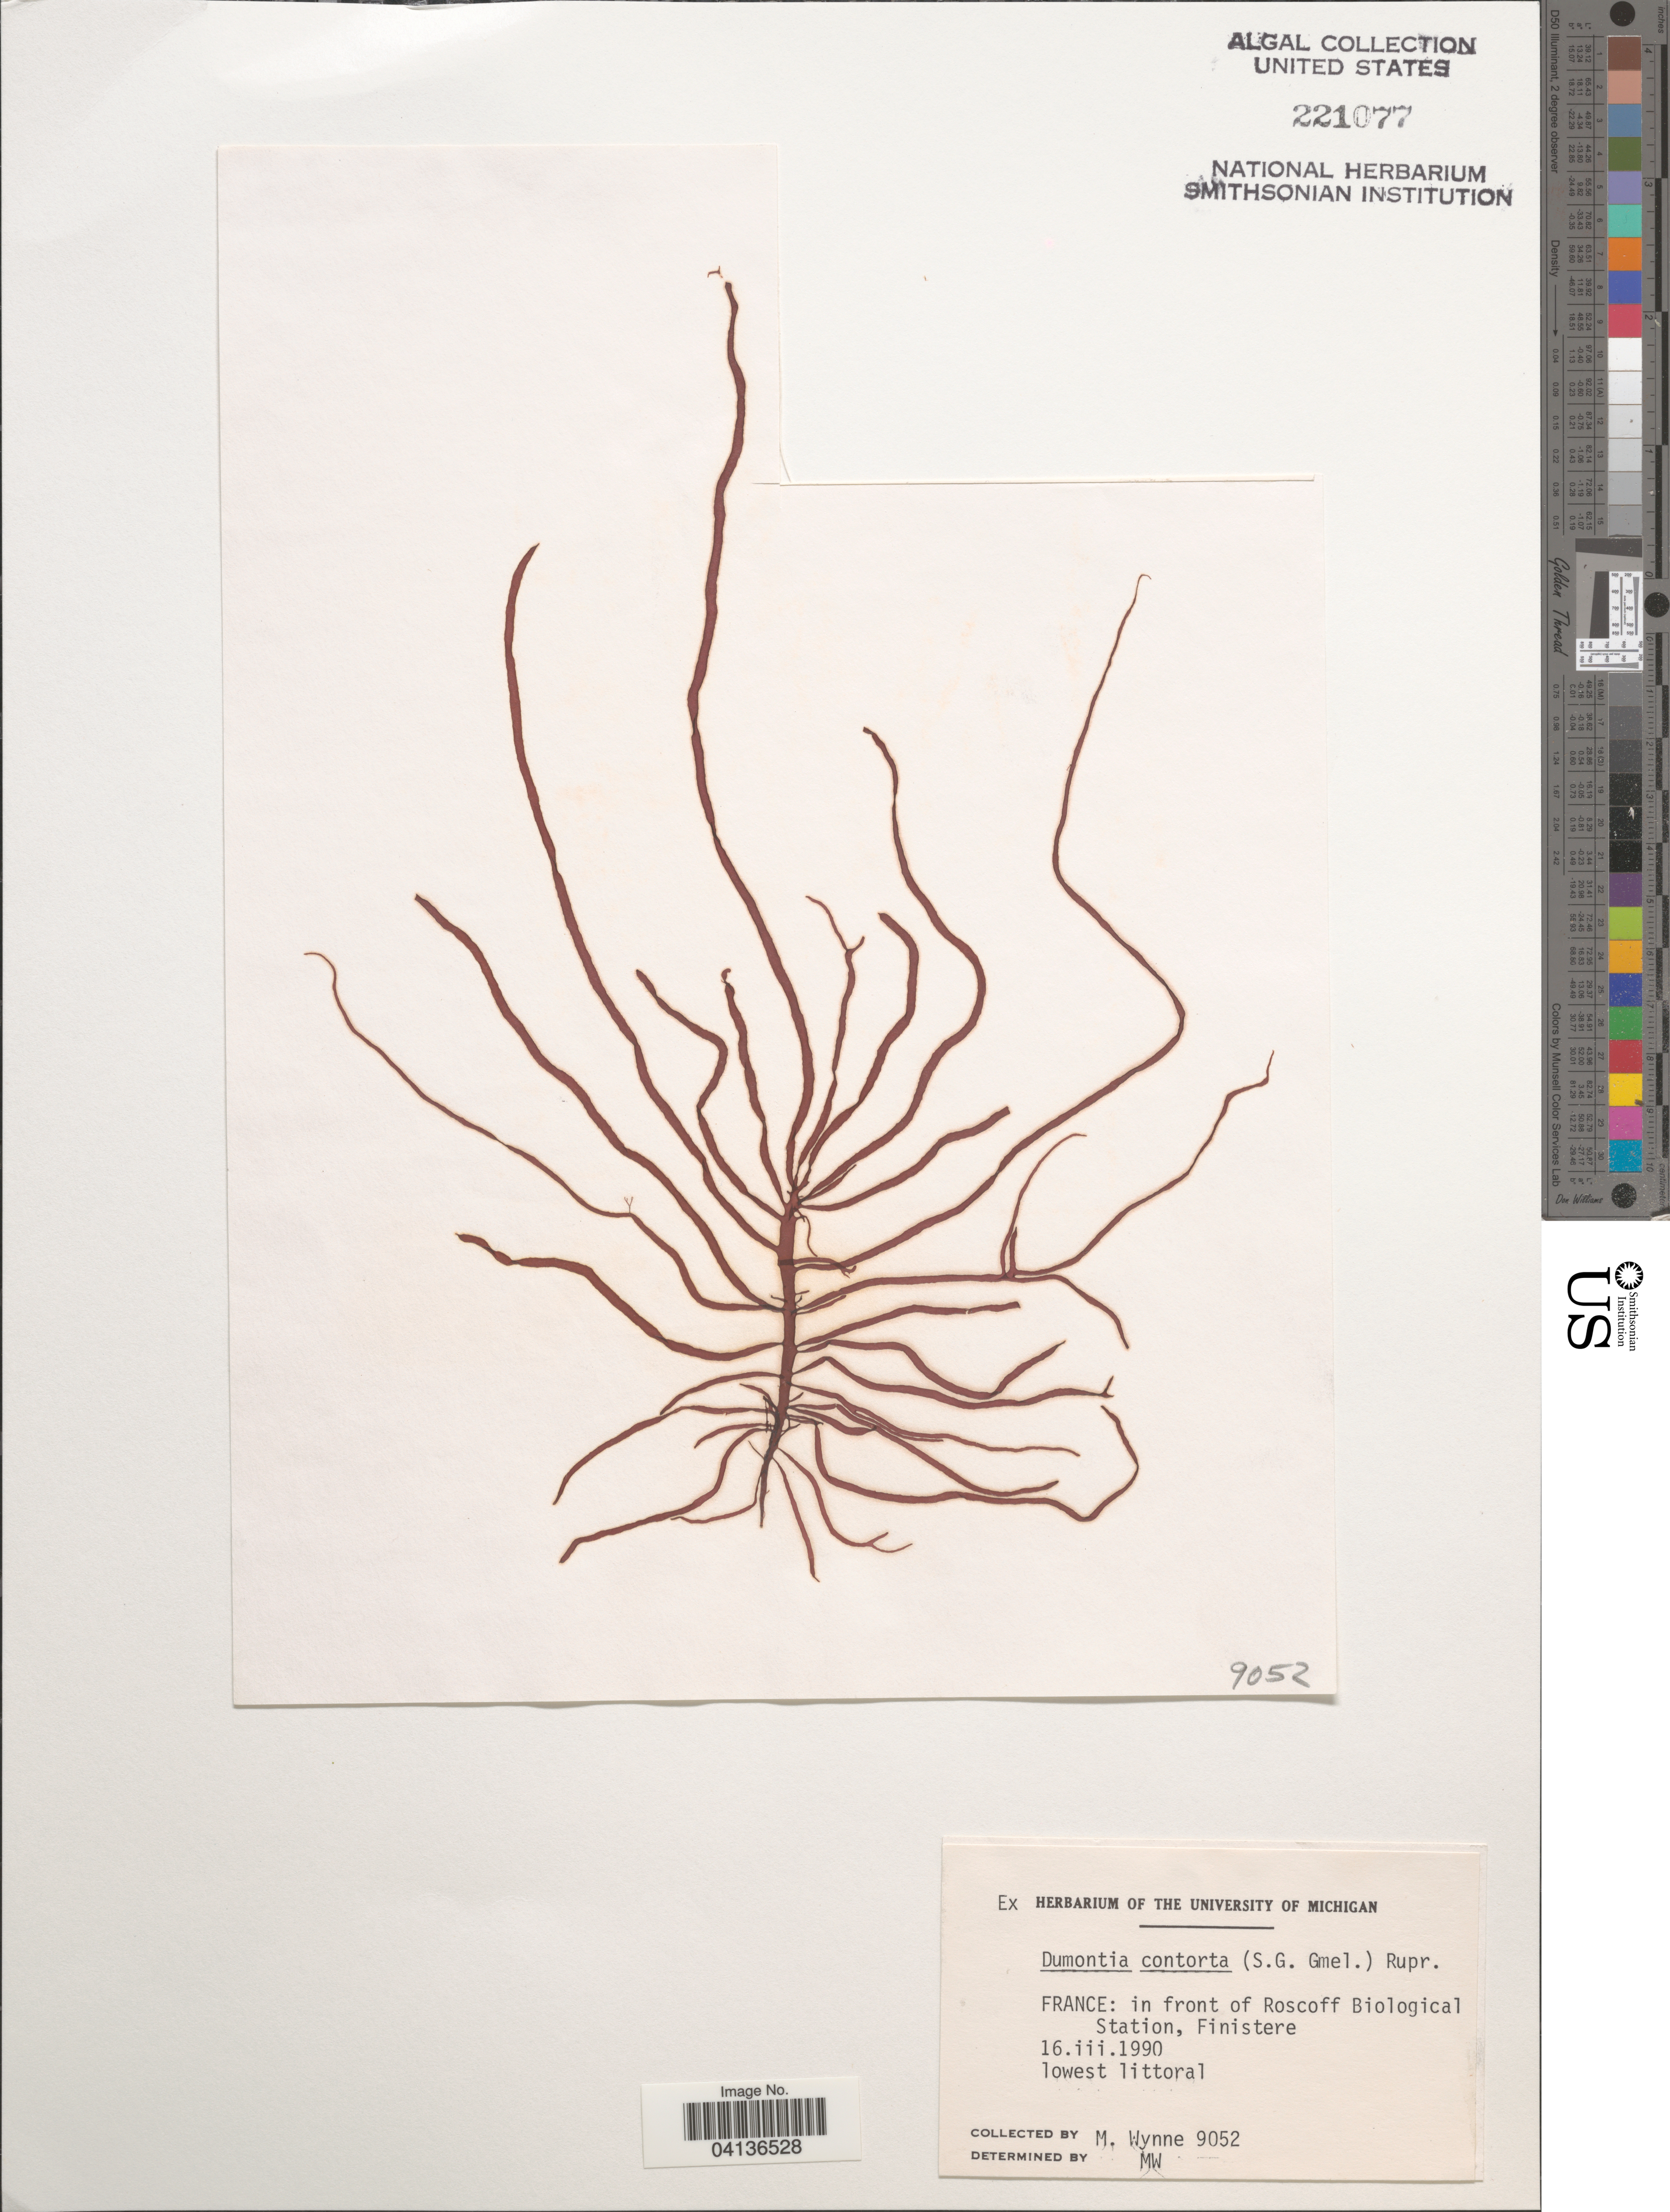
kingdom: Plantae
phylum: Rhodophyta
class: Florideophyceae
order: Gigartinales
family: Dumontiaceae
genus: Dumontia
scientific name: Dumontia contorta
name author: (S.G. Gmel.) Rupr.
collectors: M.J. Wynne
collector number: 9052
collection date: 1990-03-16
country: France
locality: In front of Roscoff Biological Station, Finistere.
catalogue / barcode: US 221077